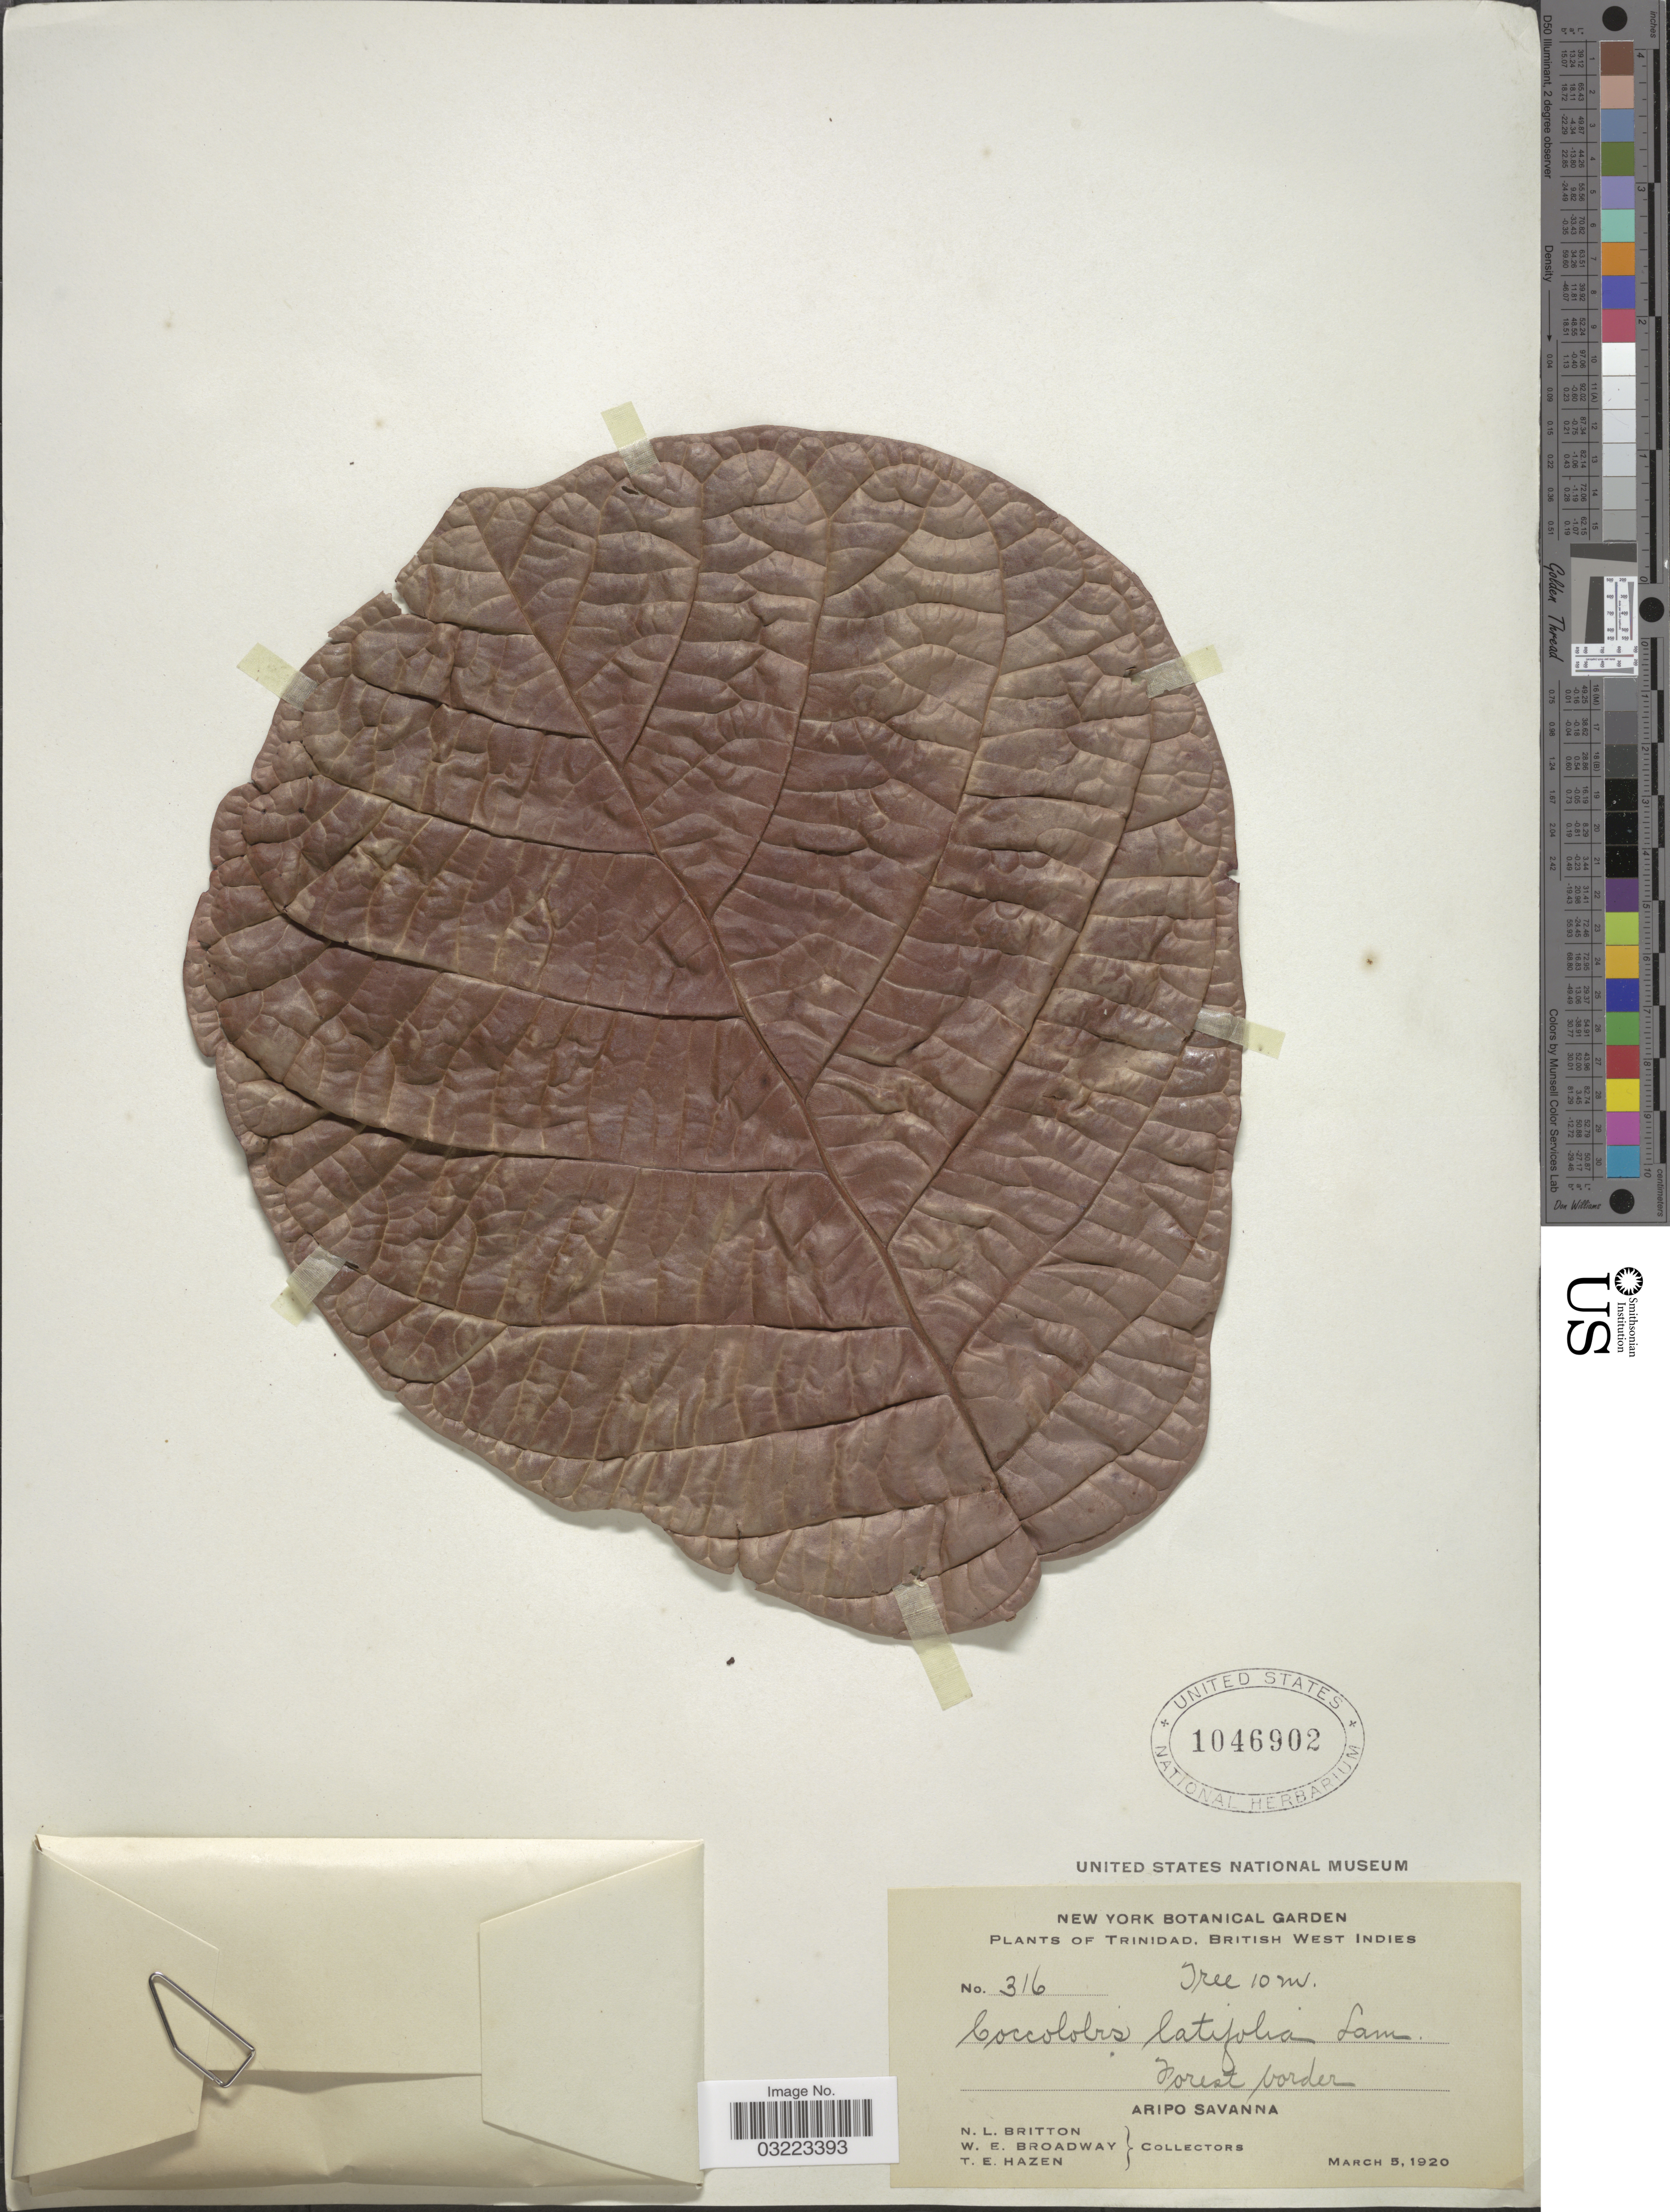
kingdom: Plantae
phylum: Tracheophyta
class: Magnoliopsida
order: Caryophyllales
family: Polygonaceae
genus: Coccoloba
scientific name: Coccoloba latifolia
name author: Lam.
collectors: N. Britton, W. E. Broadway & T. E. Hazen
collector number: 316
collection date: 1920-03-05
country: Trinidad and Tobago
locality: Trinidad, British West Indies. Aripo Savanna.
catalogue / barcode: US 1046902